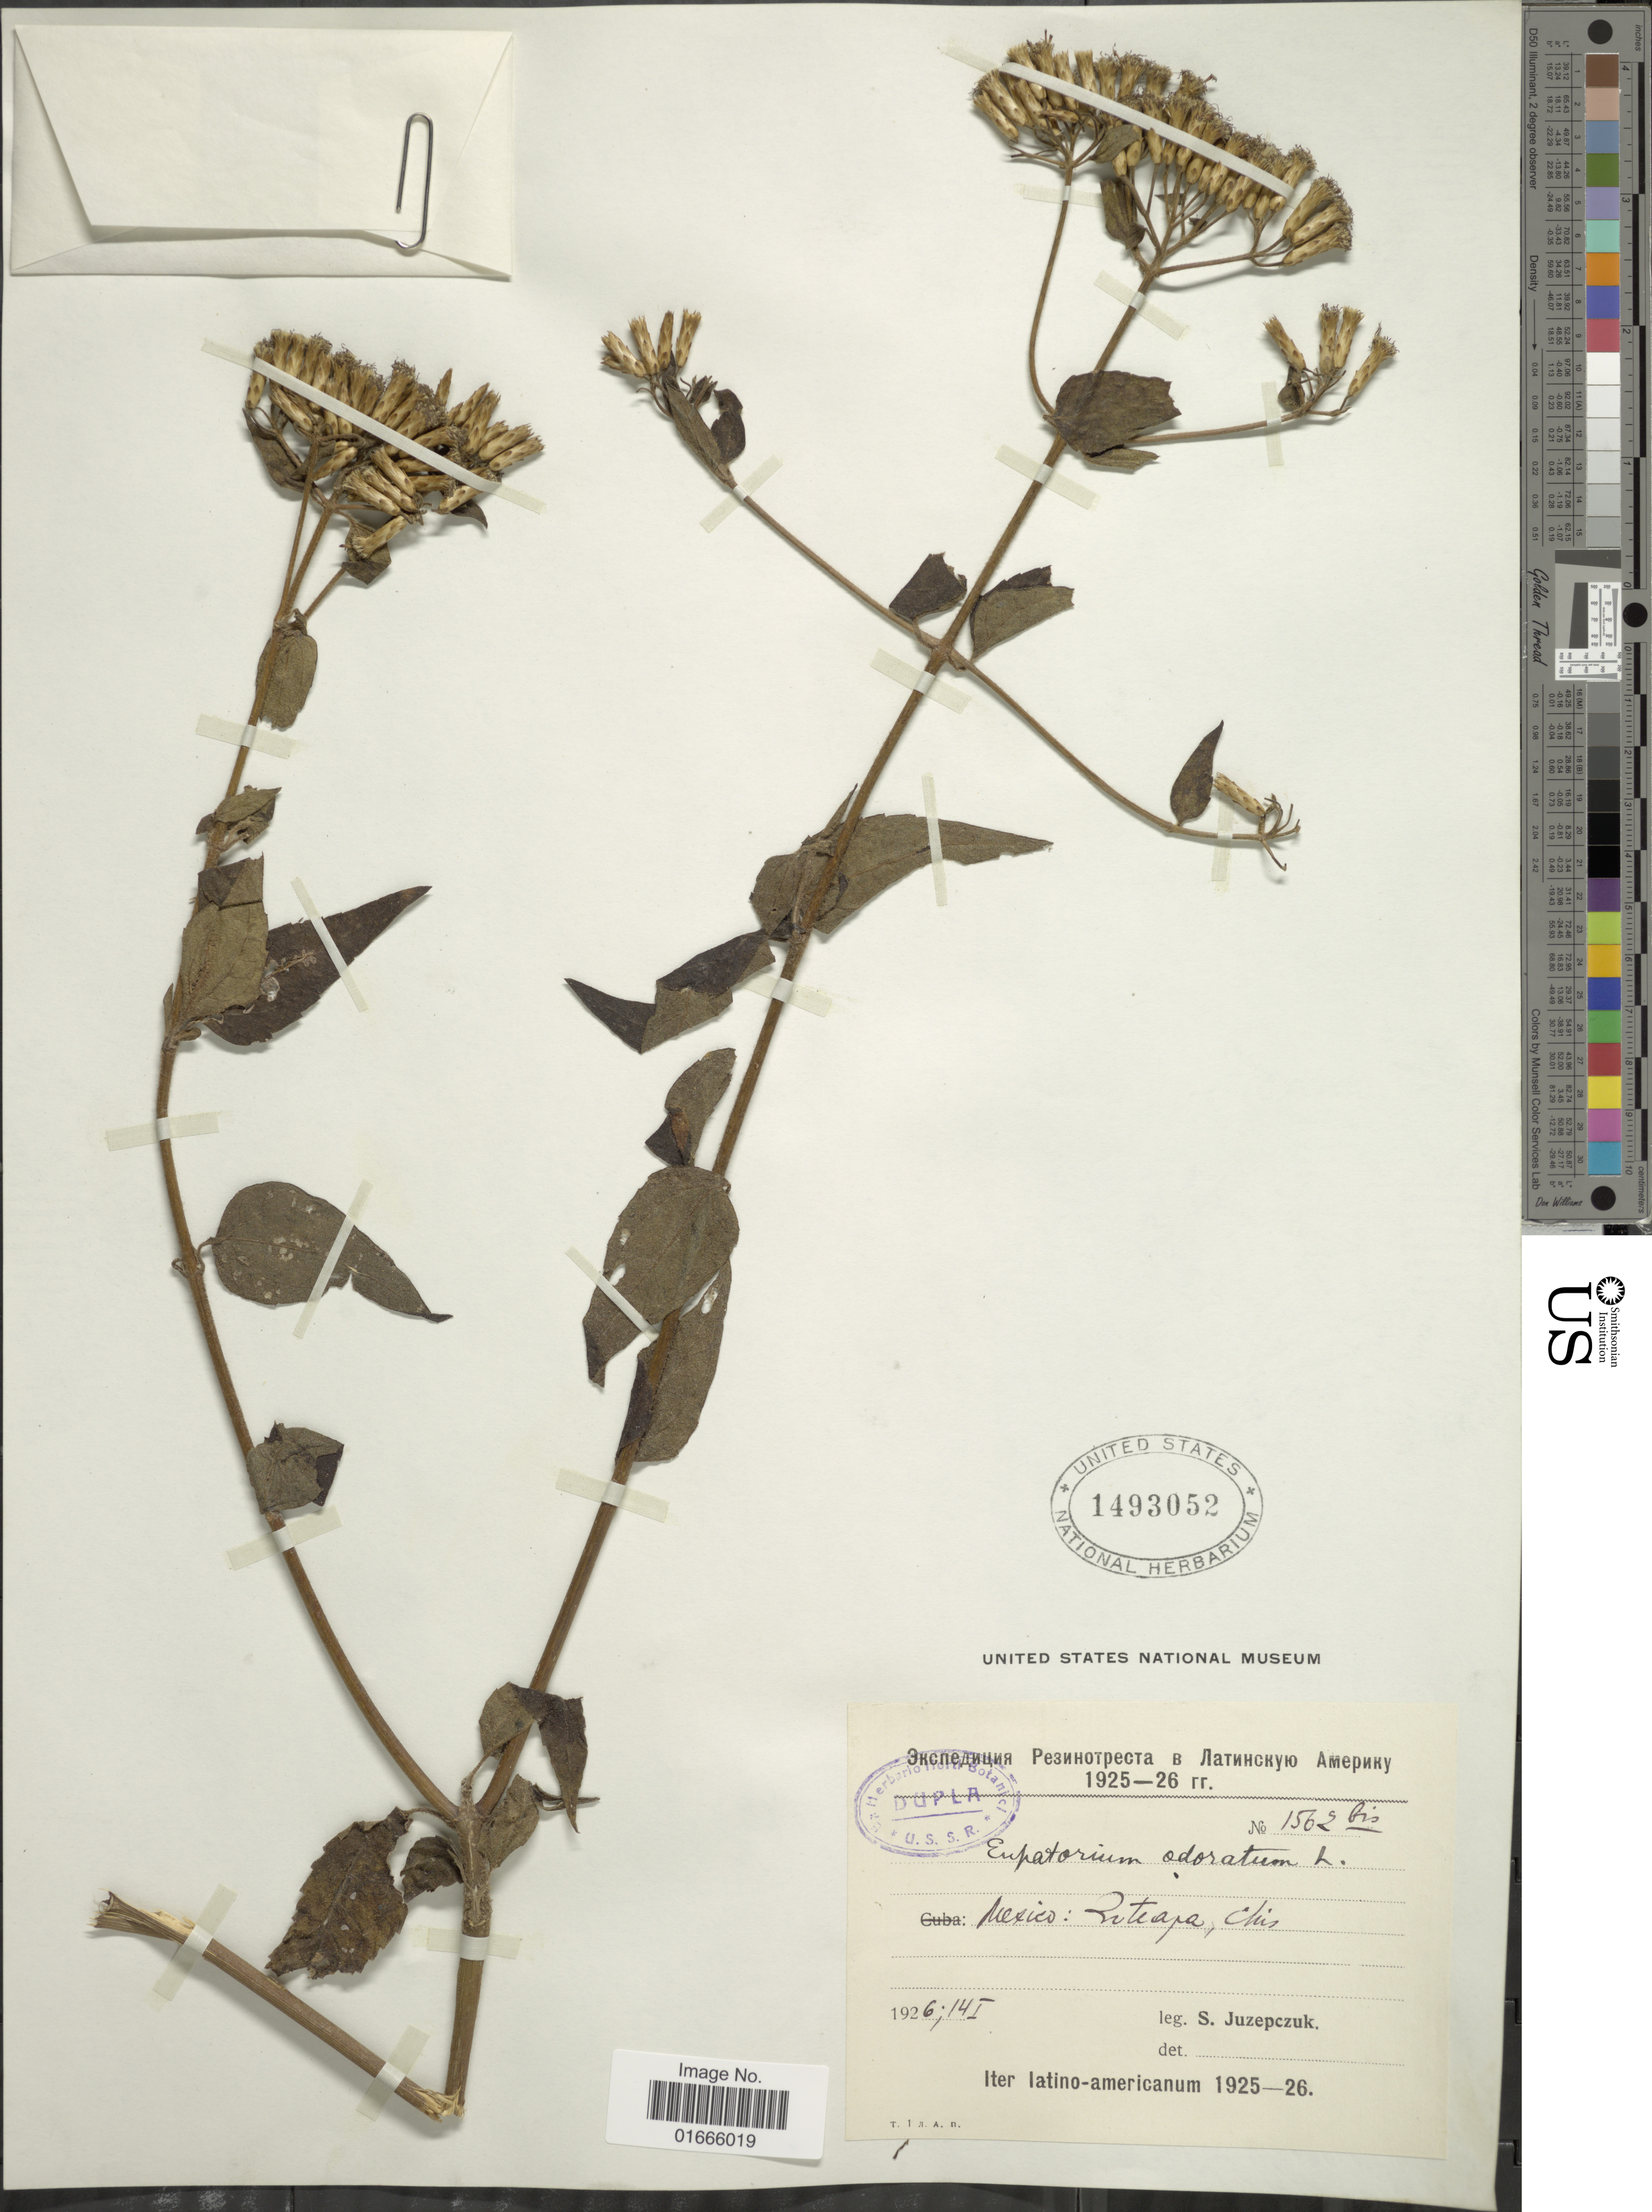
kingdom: Plantae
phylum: Tracheophyta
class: Magnoliopsida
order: Asterales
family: Asteraceae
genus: Chromolaena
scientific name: Chromolaena odorata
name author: (L.) R.M. King & H. Rob.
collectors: S. V. Juzepczuk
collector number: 1562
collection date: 1926-01-14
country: Mexico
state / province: Chiapas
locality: Mexico: Zoteapa, Chis.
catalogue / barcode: US 1493052